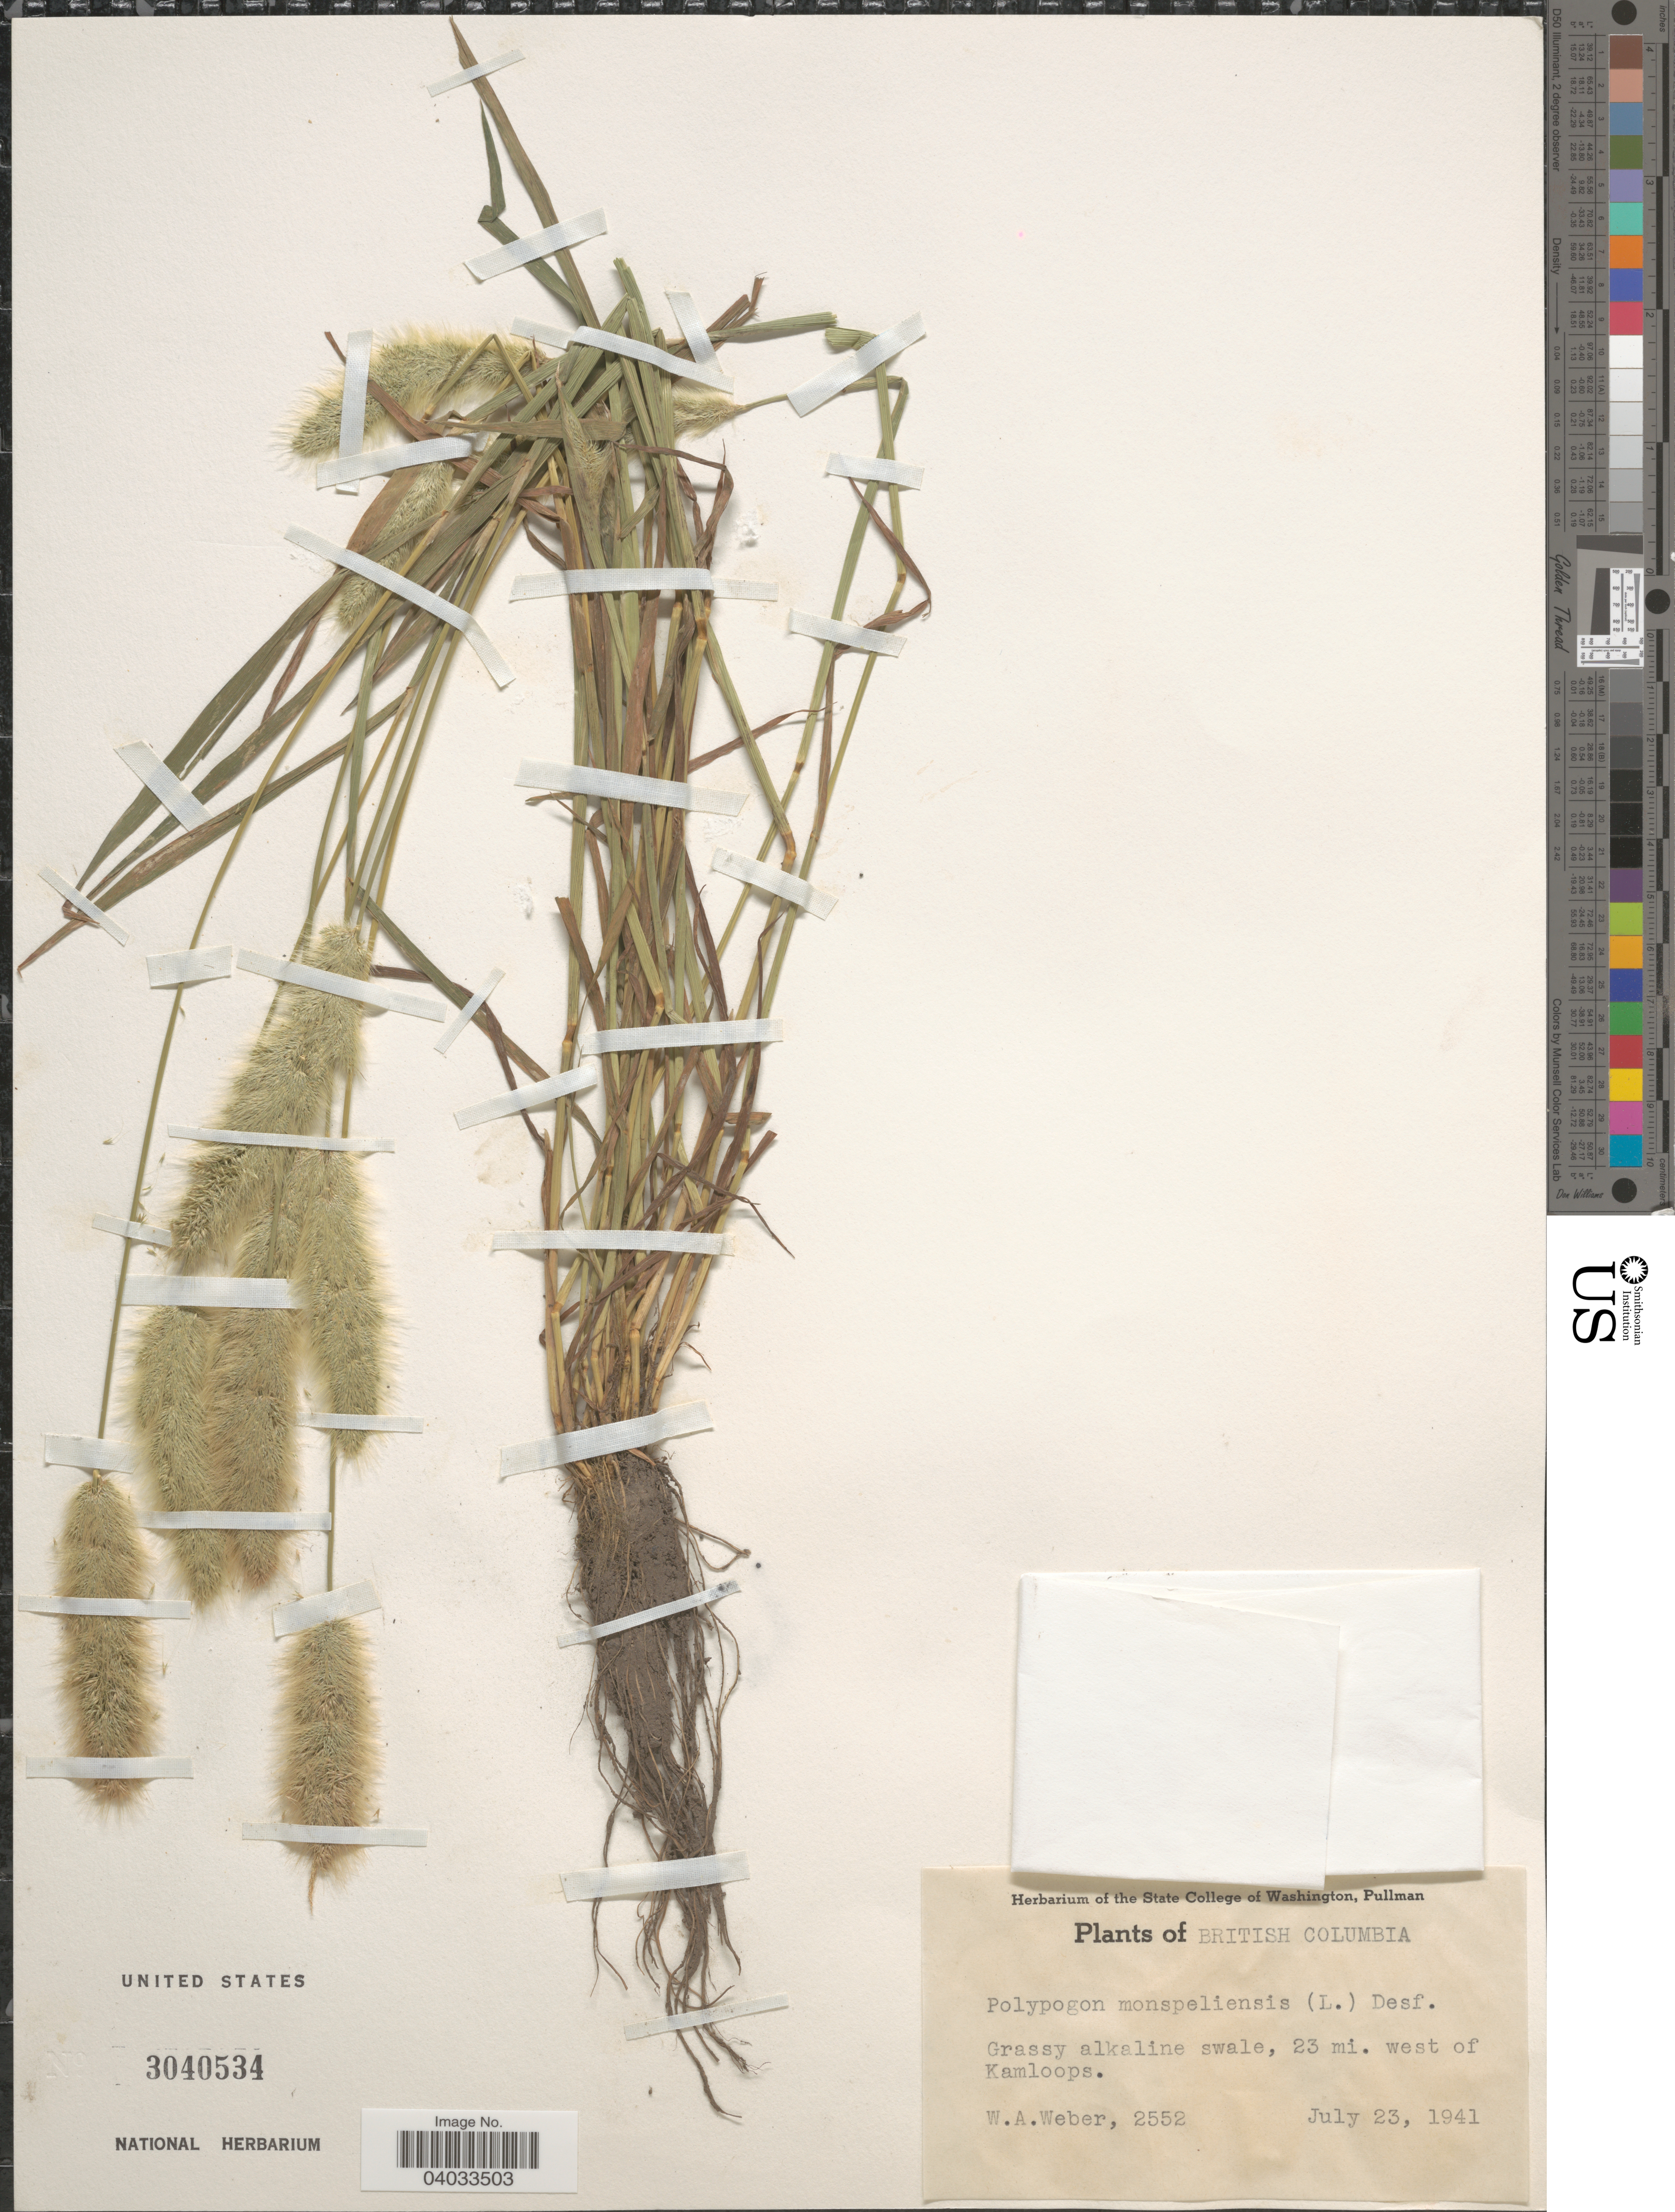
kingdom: Plantae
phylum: Tracheophyta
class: Liliopsida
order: Poales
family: Poaceae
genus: Polypogon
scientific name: Polypogon monspeliensis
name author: (L.) Desf.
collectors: W. A. Weber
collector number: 2552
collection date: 1941-07-23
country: Canada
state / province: British Columbia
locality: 23 mi. west of Kamloops.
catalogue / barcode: US 3040534